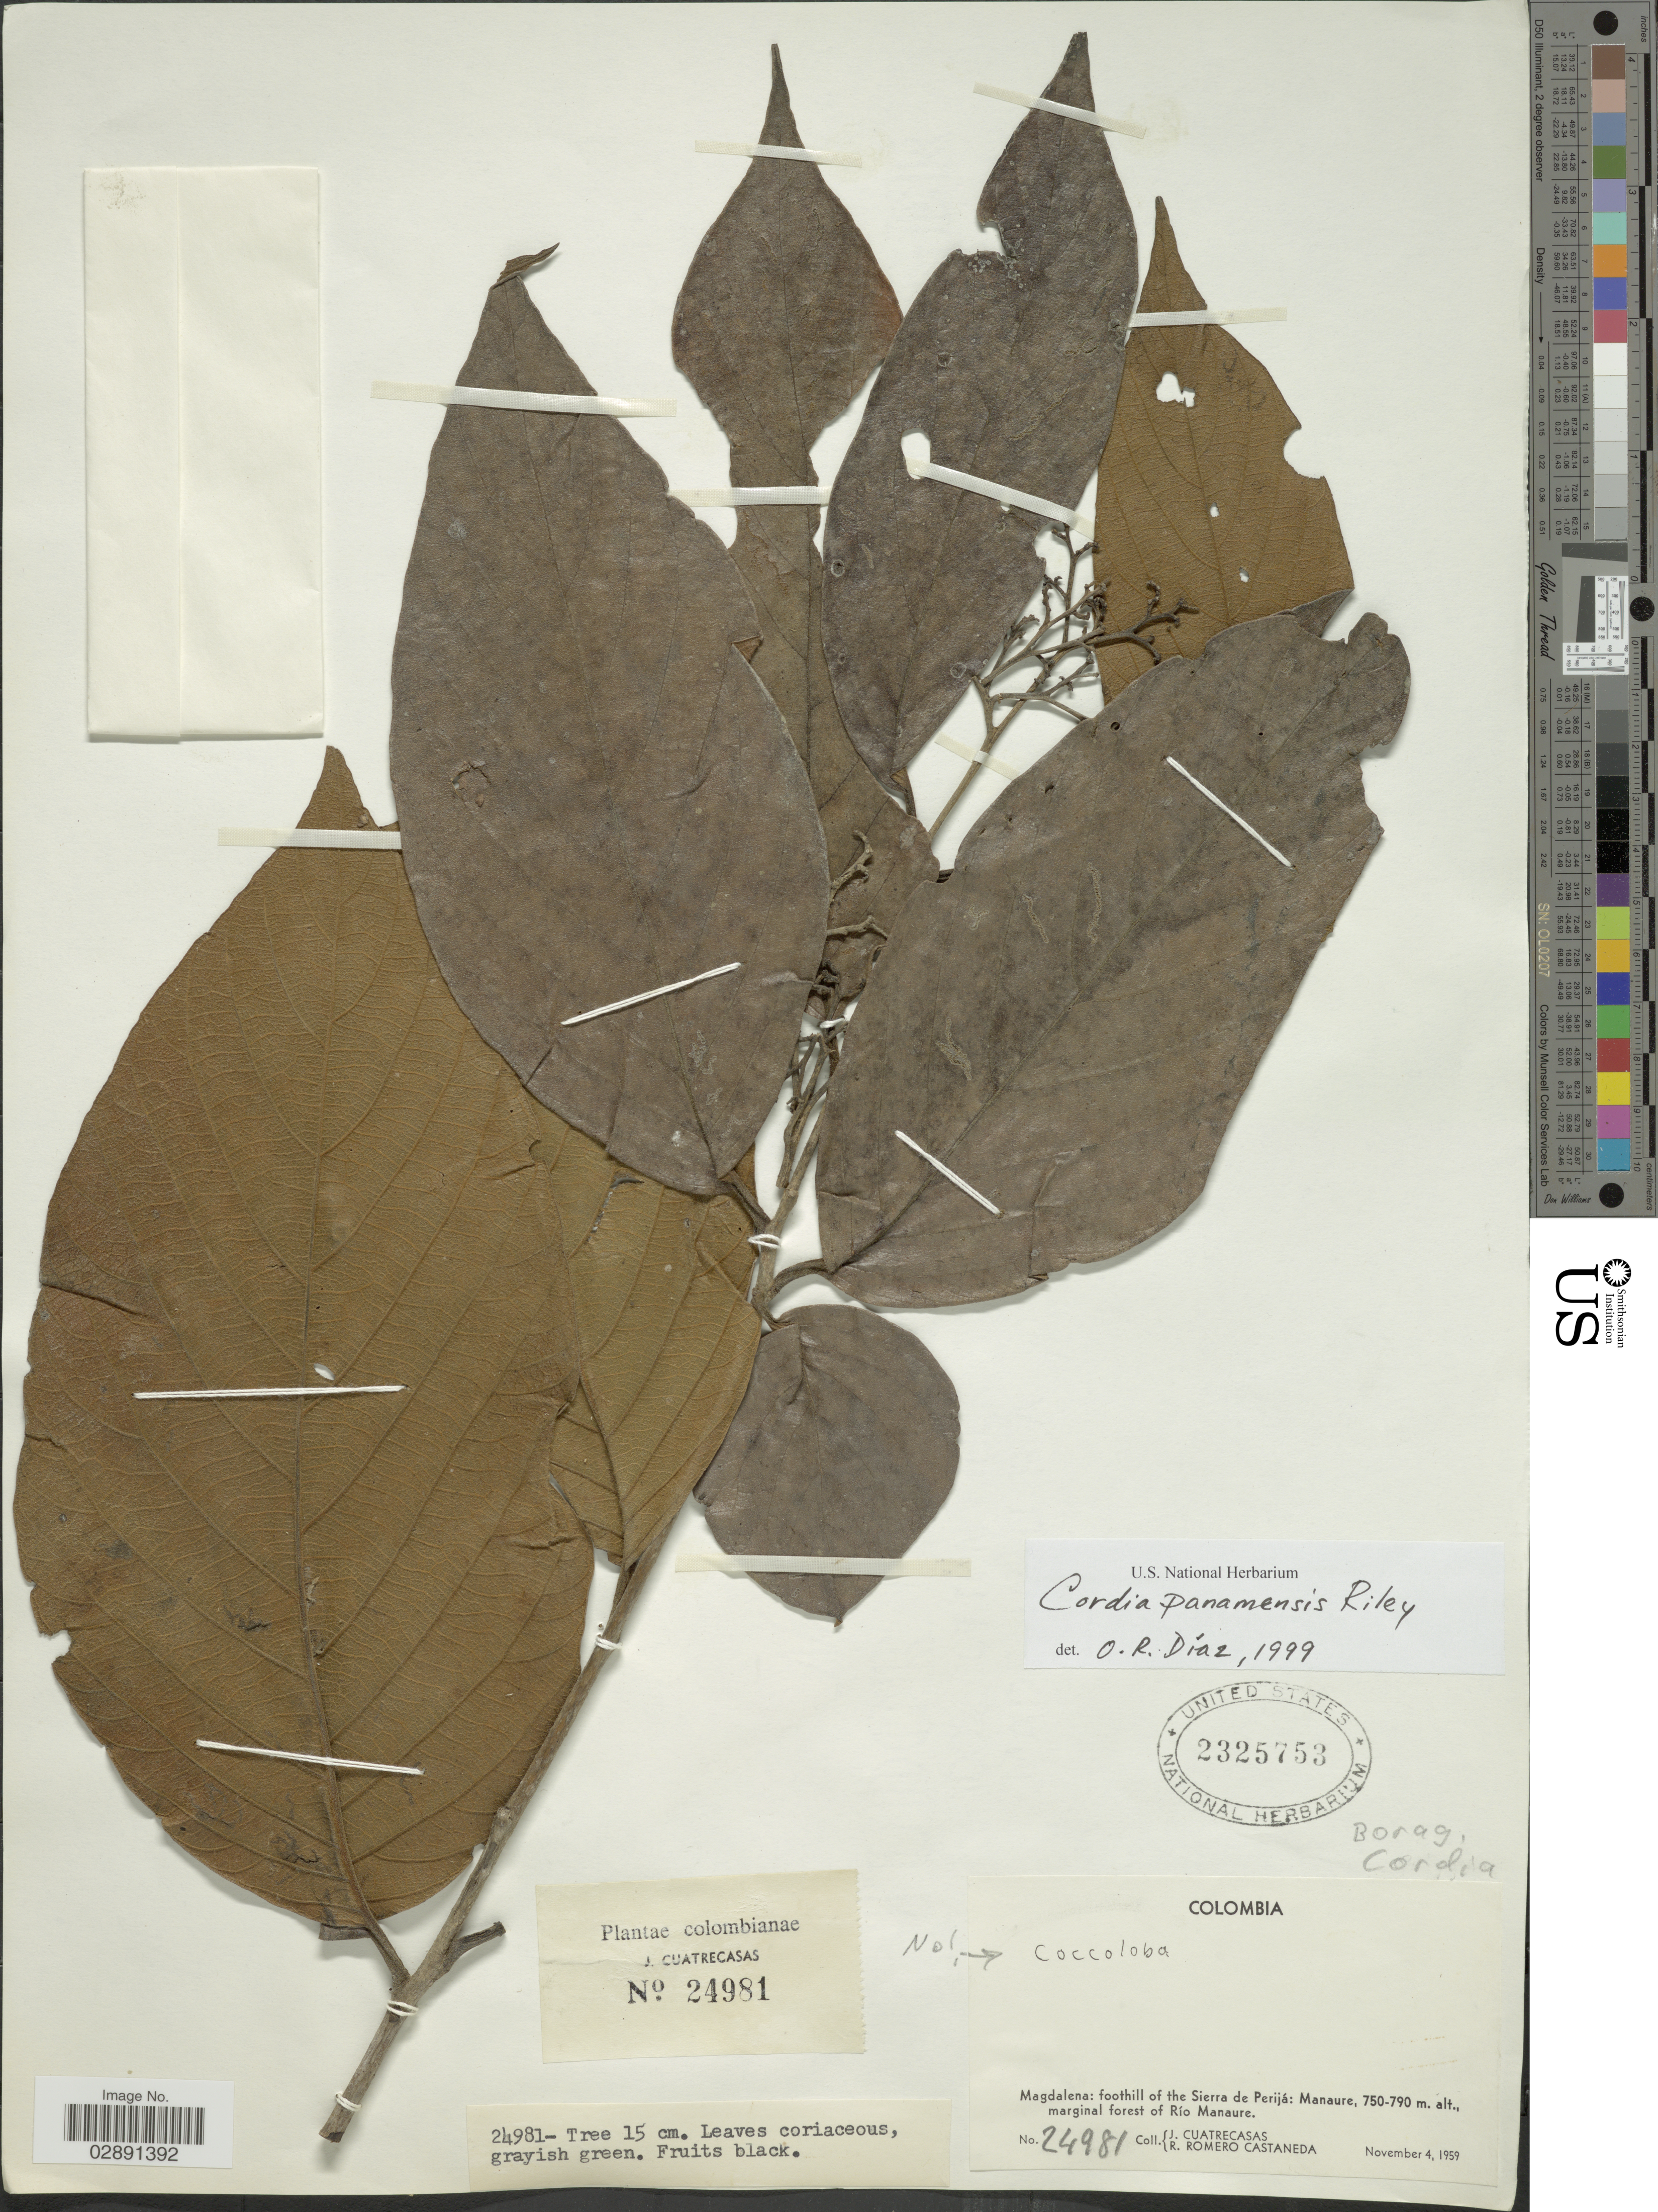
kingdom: Plantae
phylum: Tracheophyta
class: Magnoliopsida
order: Boraginales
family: Cordiaceae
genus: Cordia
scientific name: Cordia panamensis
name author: L. Riley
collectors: J. Cuatrecasas & R. Romero Castañeda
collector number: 24981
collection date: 1959-11-04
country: Colombia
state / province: Magdalena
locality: Foothill of the Sierra de Perijá: Manaure, marginal forest of Río Manaure.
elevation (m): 750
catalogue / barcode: US 2325753